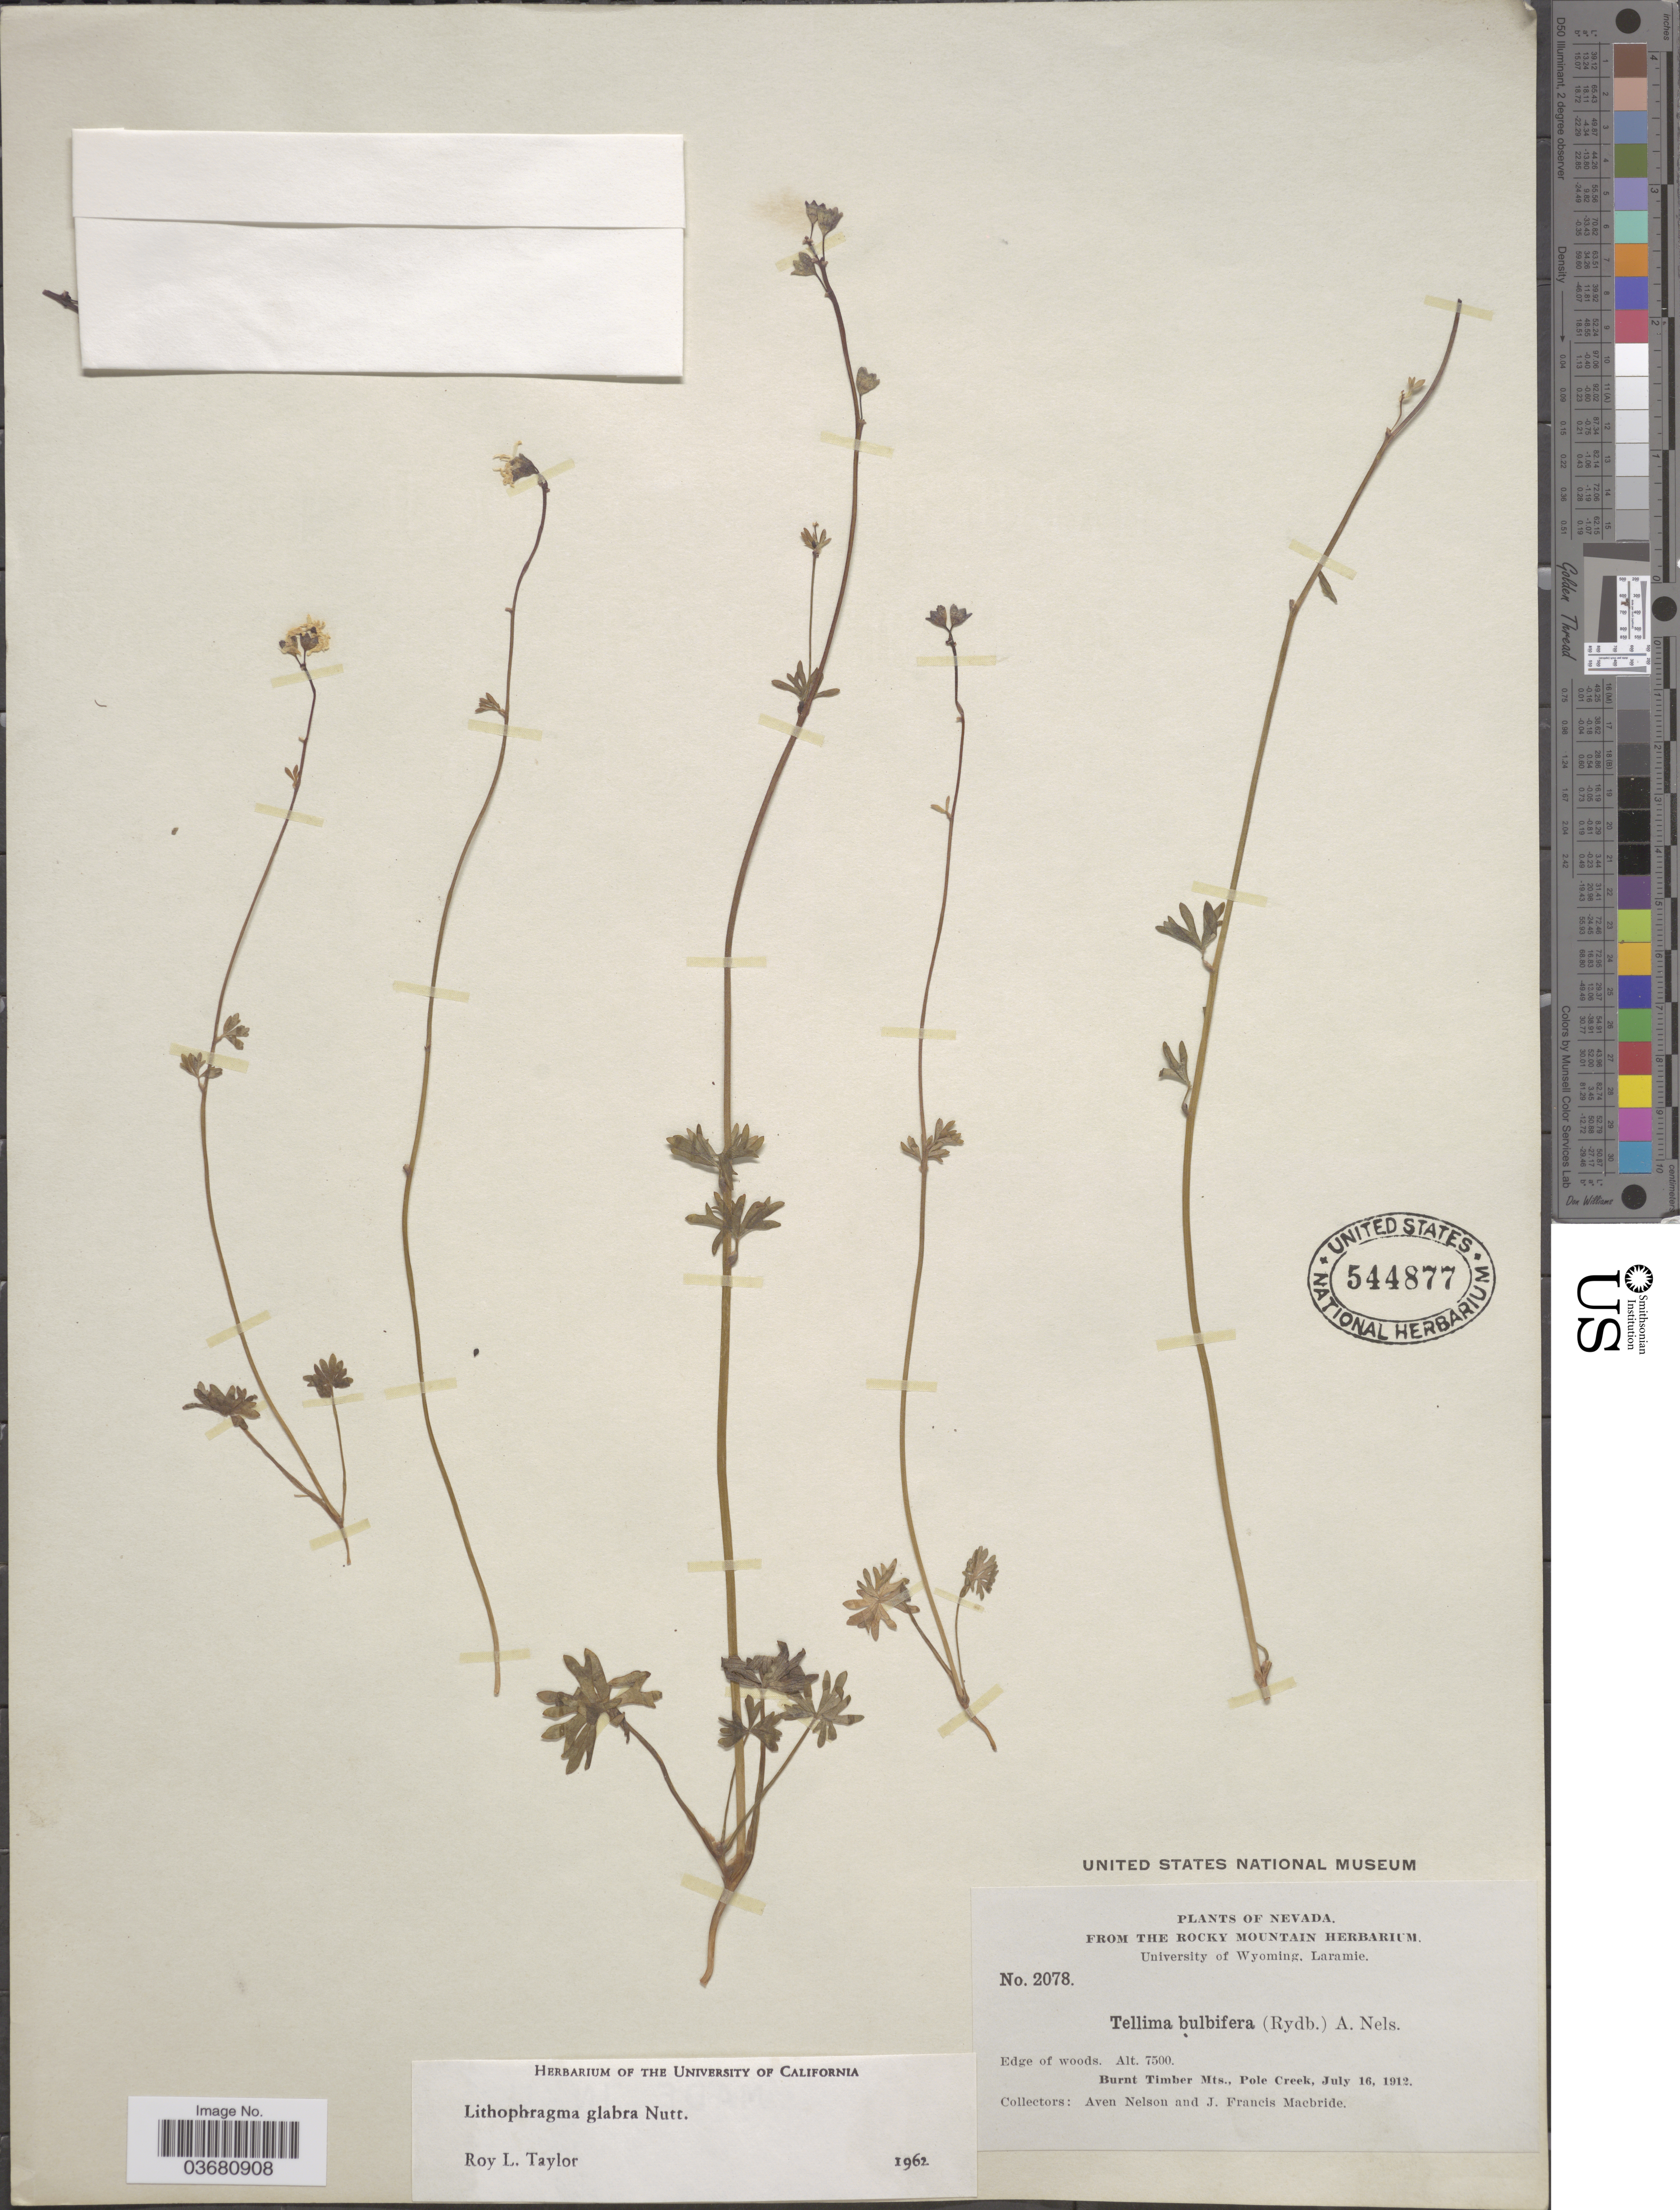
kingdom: Plantae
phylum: Tracheophyta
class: Magnoliopsida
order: Saxifragales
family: Saxifragaceae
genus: Lithophragma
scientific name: Lithophragma glabrum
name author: Nutt.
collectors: A. Nelson & J. F. Macbride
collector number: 2078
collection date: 1912-07-16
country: United States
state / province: Nevada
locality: Burnt Timber Mts., Pole Creek.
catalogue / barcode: US 544877